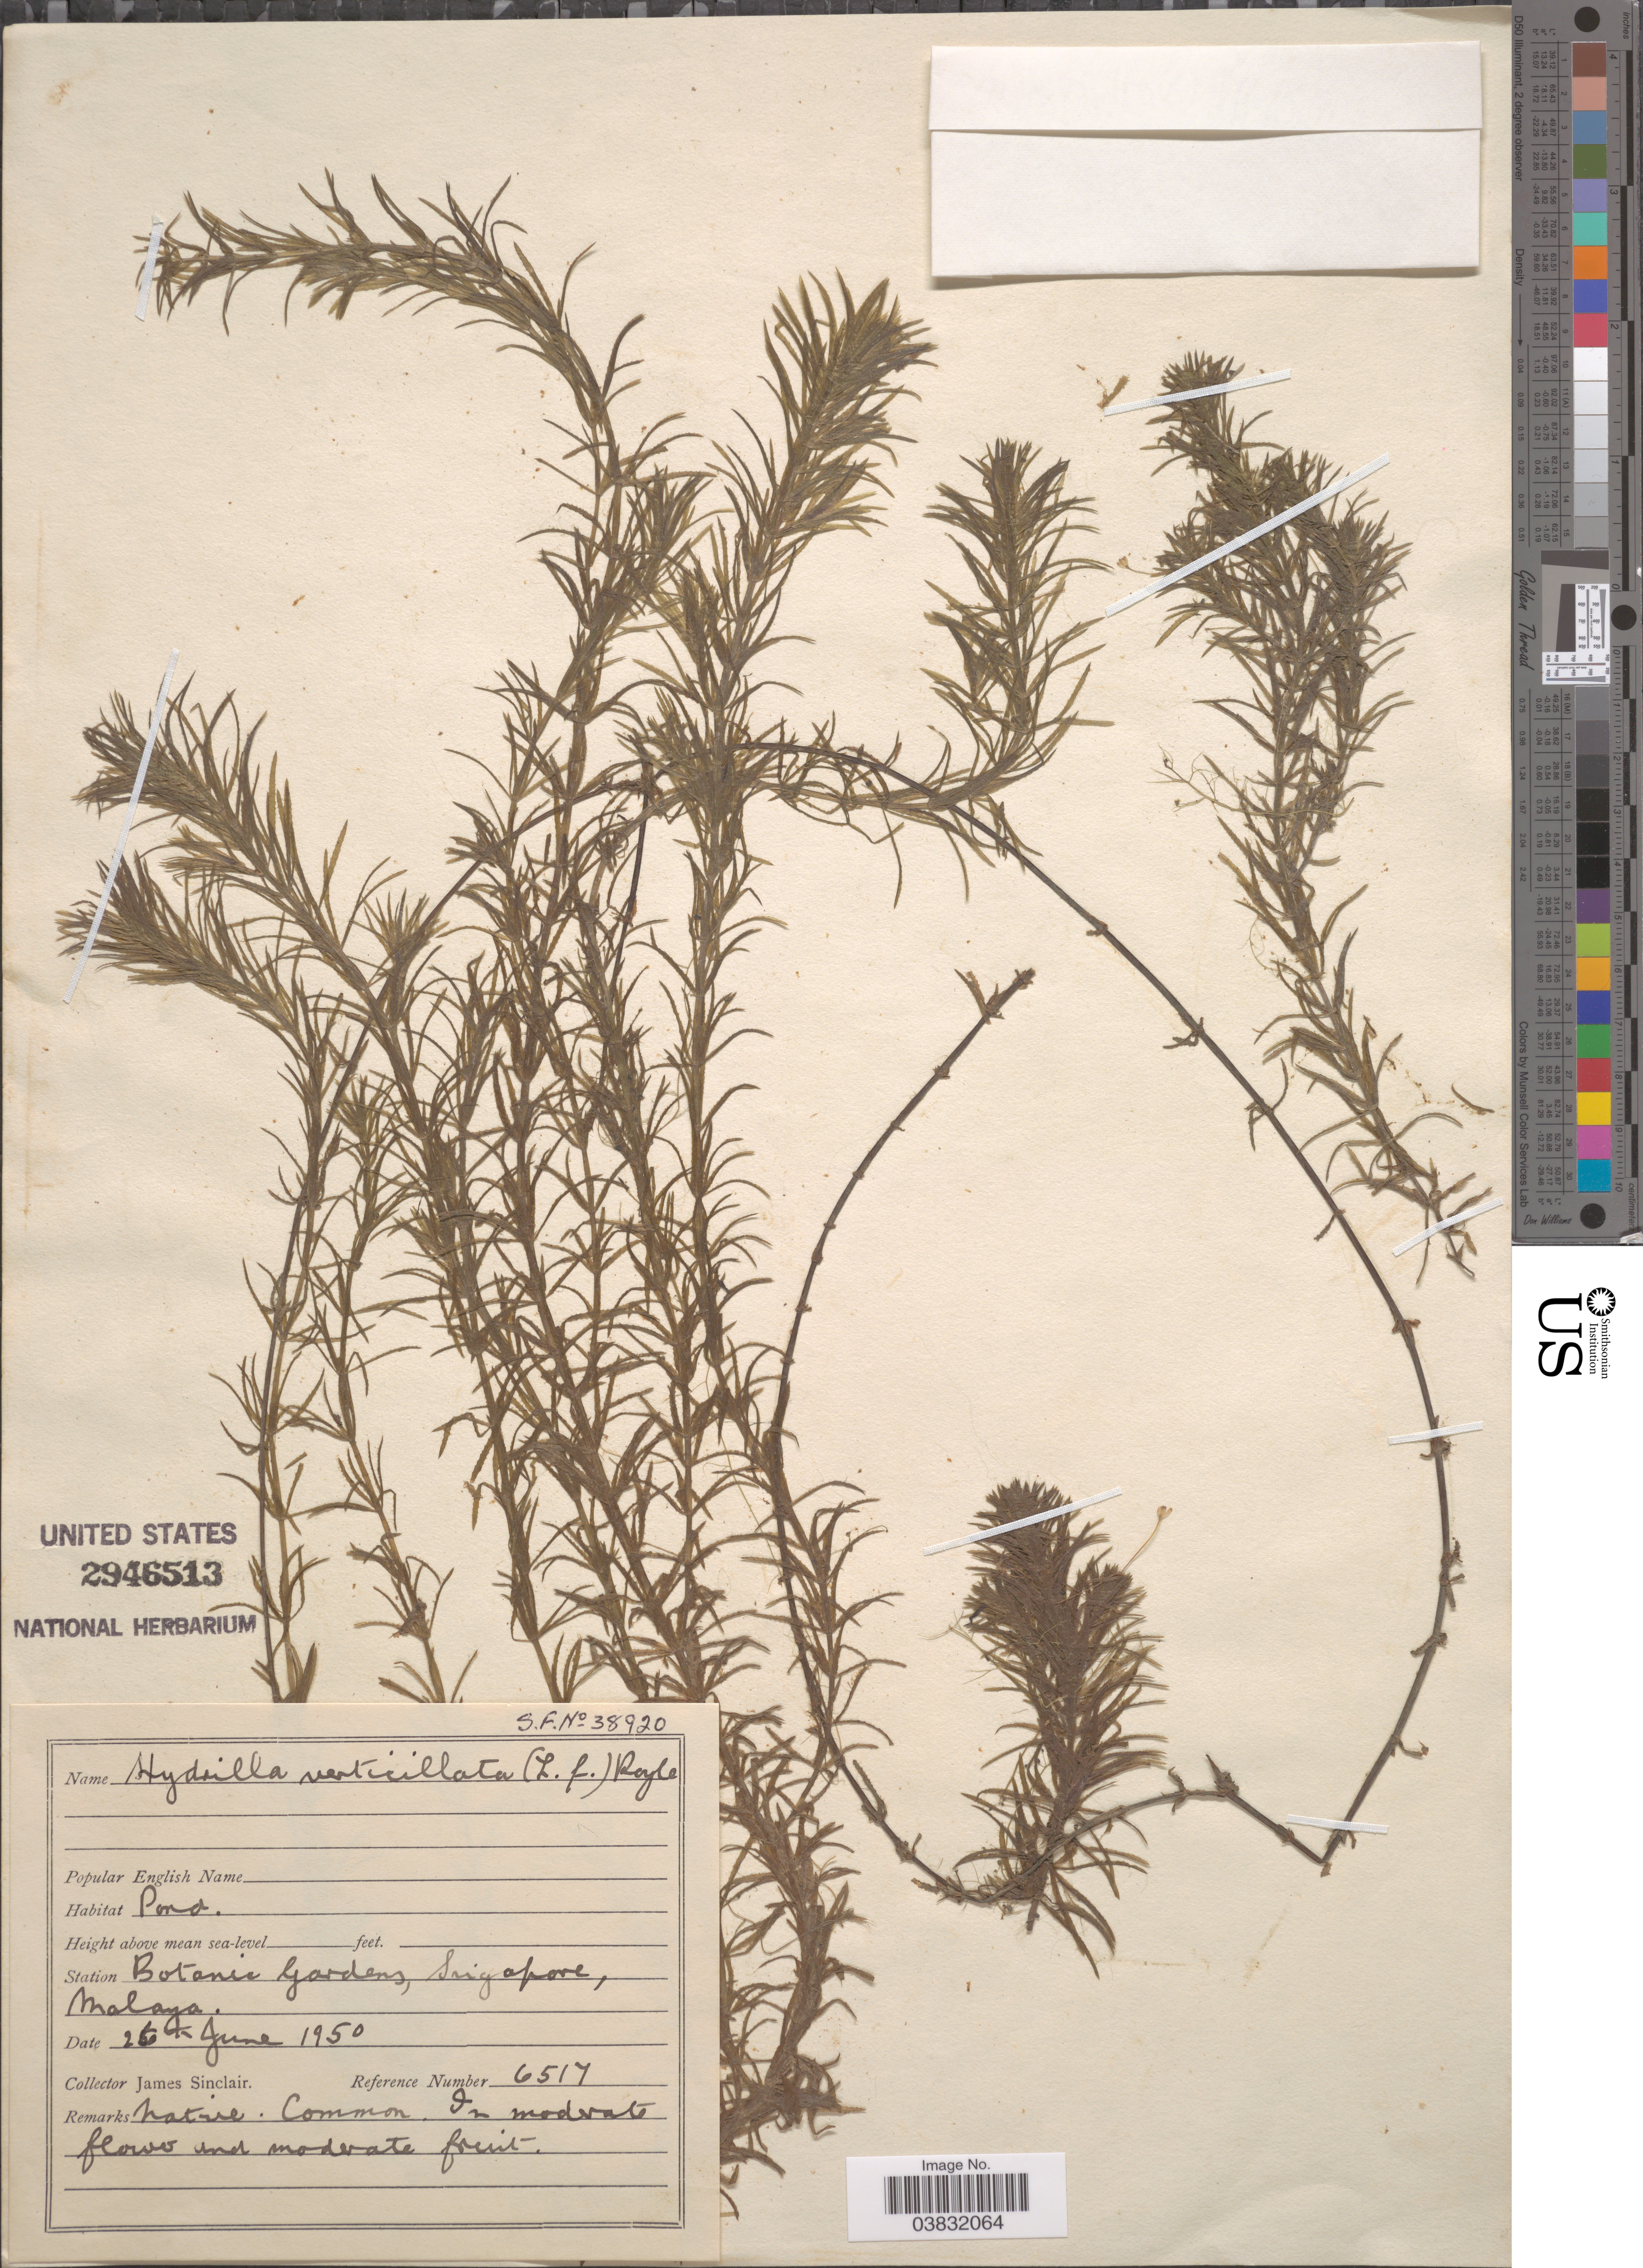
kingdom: Plantae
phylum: Tracheophyta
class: Liliopsida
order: Alismatales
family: Hydrocharitaceae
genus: Hydrilla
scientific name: Hydrilla verticillata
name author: (L. f.) Royle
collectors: J. Sinclair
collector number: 6517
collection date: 1950-06-26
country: Singapore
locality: Station Botanic Gardens, Malaya.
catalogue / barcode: US 2946513